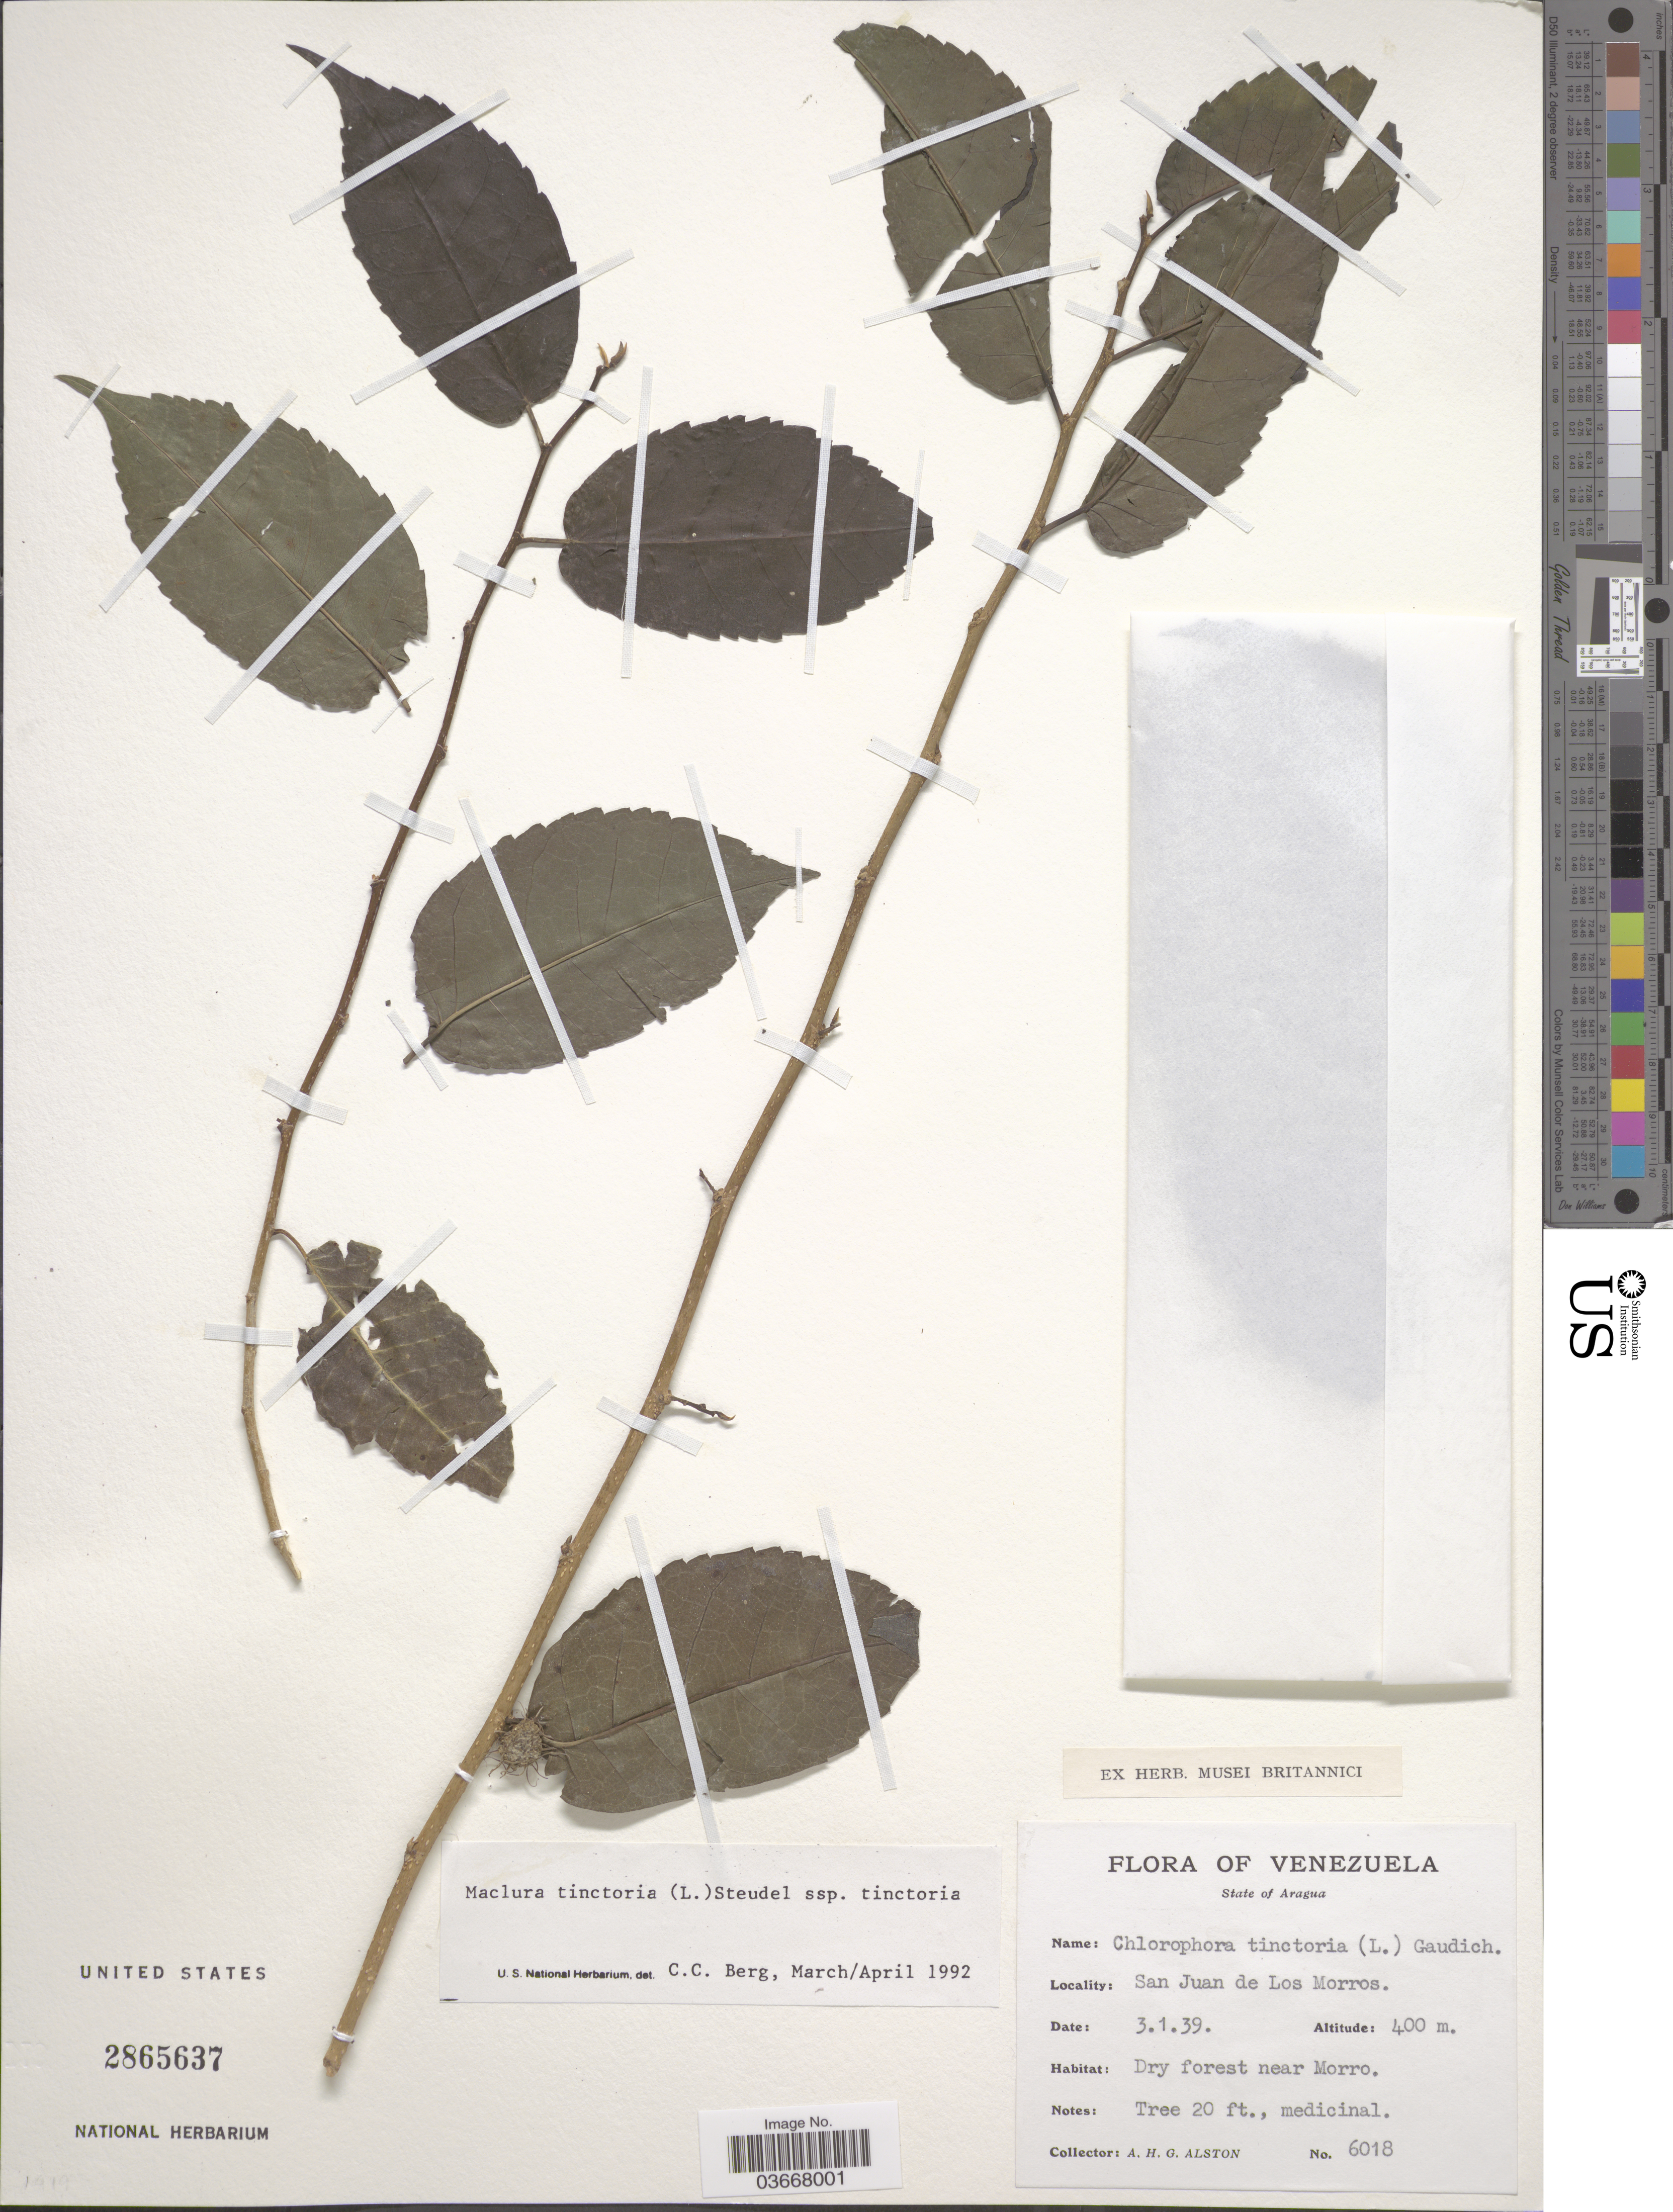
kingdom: Plantae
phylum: Tracheophyta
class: Magnoliopsida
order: Rosales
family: Moraceae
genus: Maclura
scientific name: Maclura tinctoria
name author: (L.) D. Don ex Steud.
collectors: A. H. Alston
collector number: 6018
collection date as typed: Transcribed d/m/y: 3/1/39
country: Venezuela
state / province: Aragua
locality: San Juan de Los Morros.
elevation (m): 400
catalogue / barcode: US 2865637